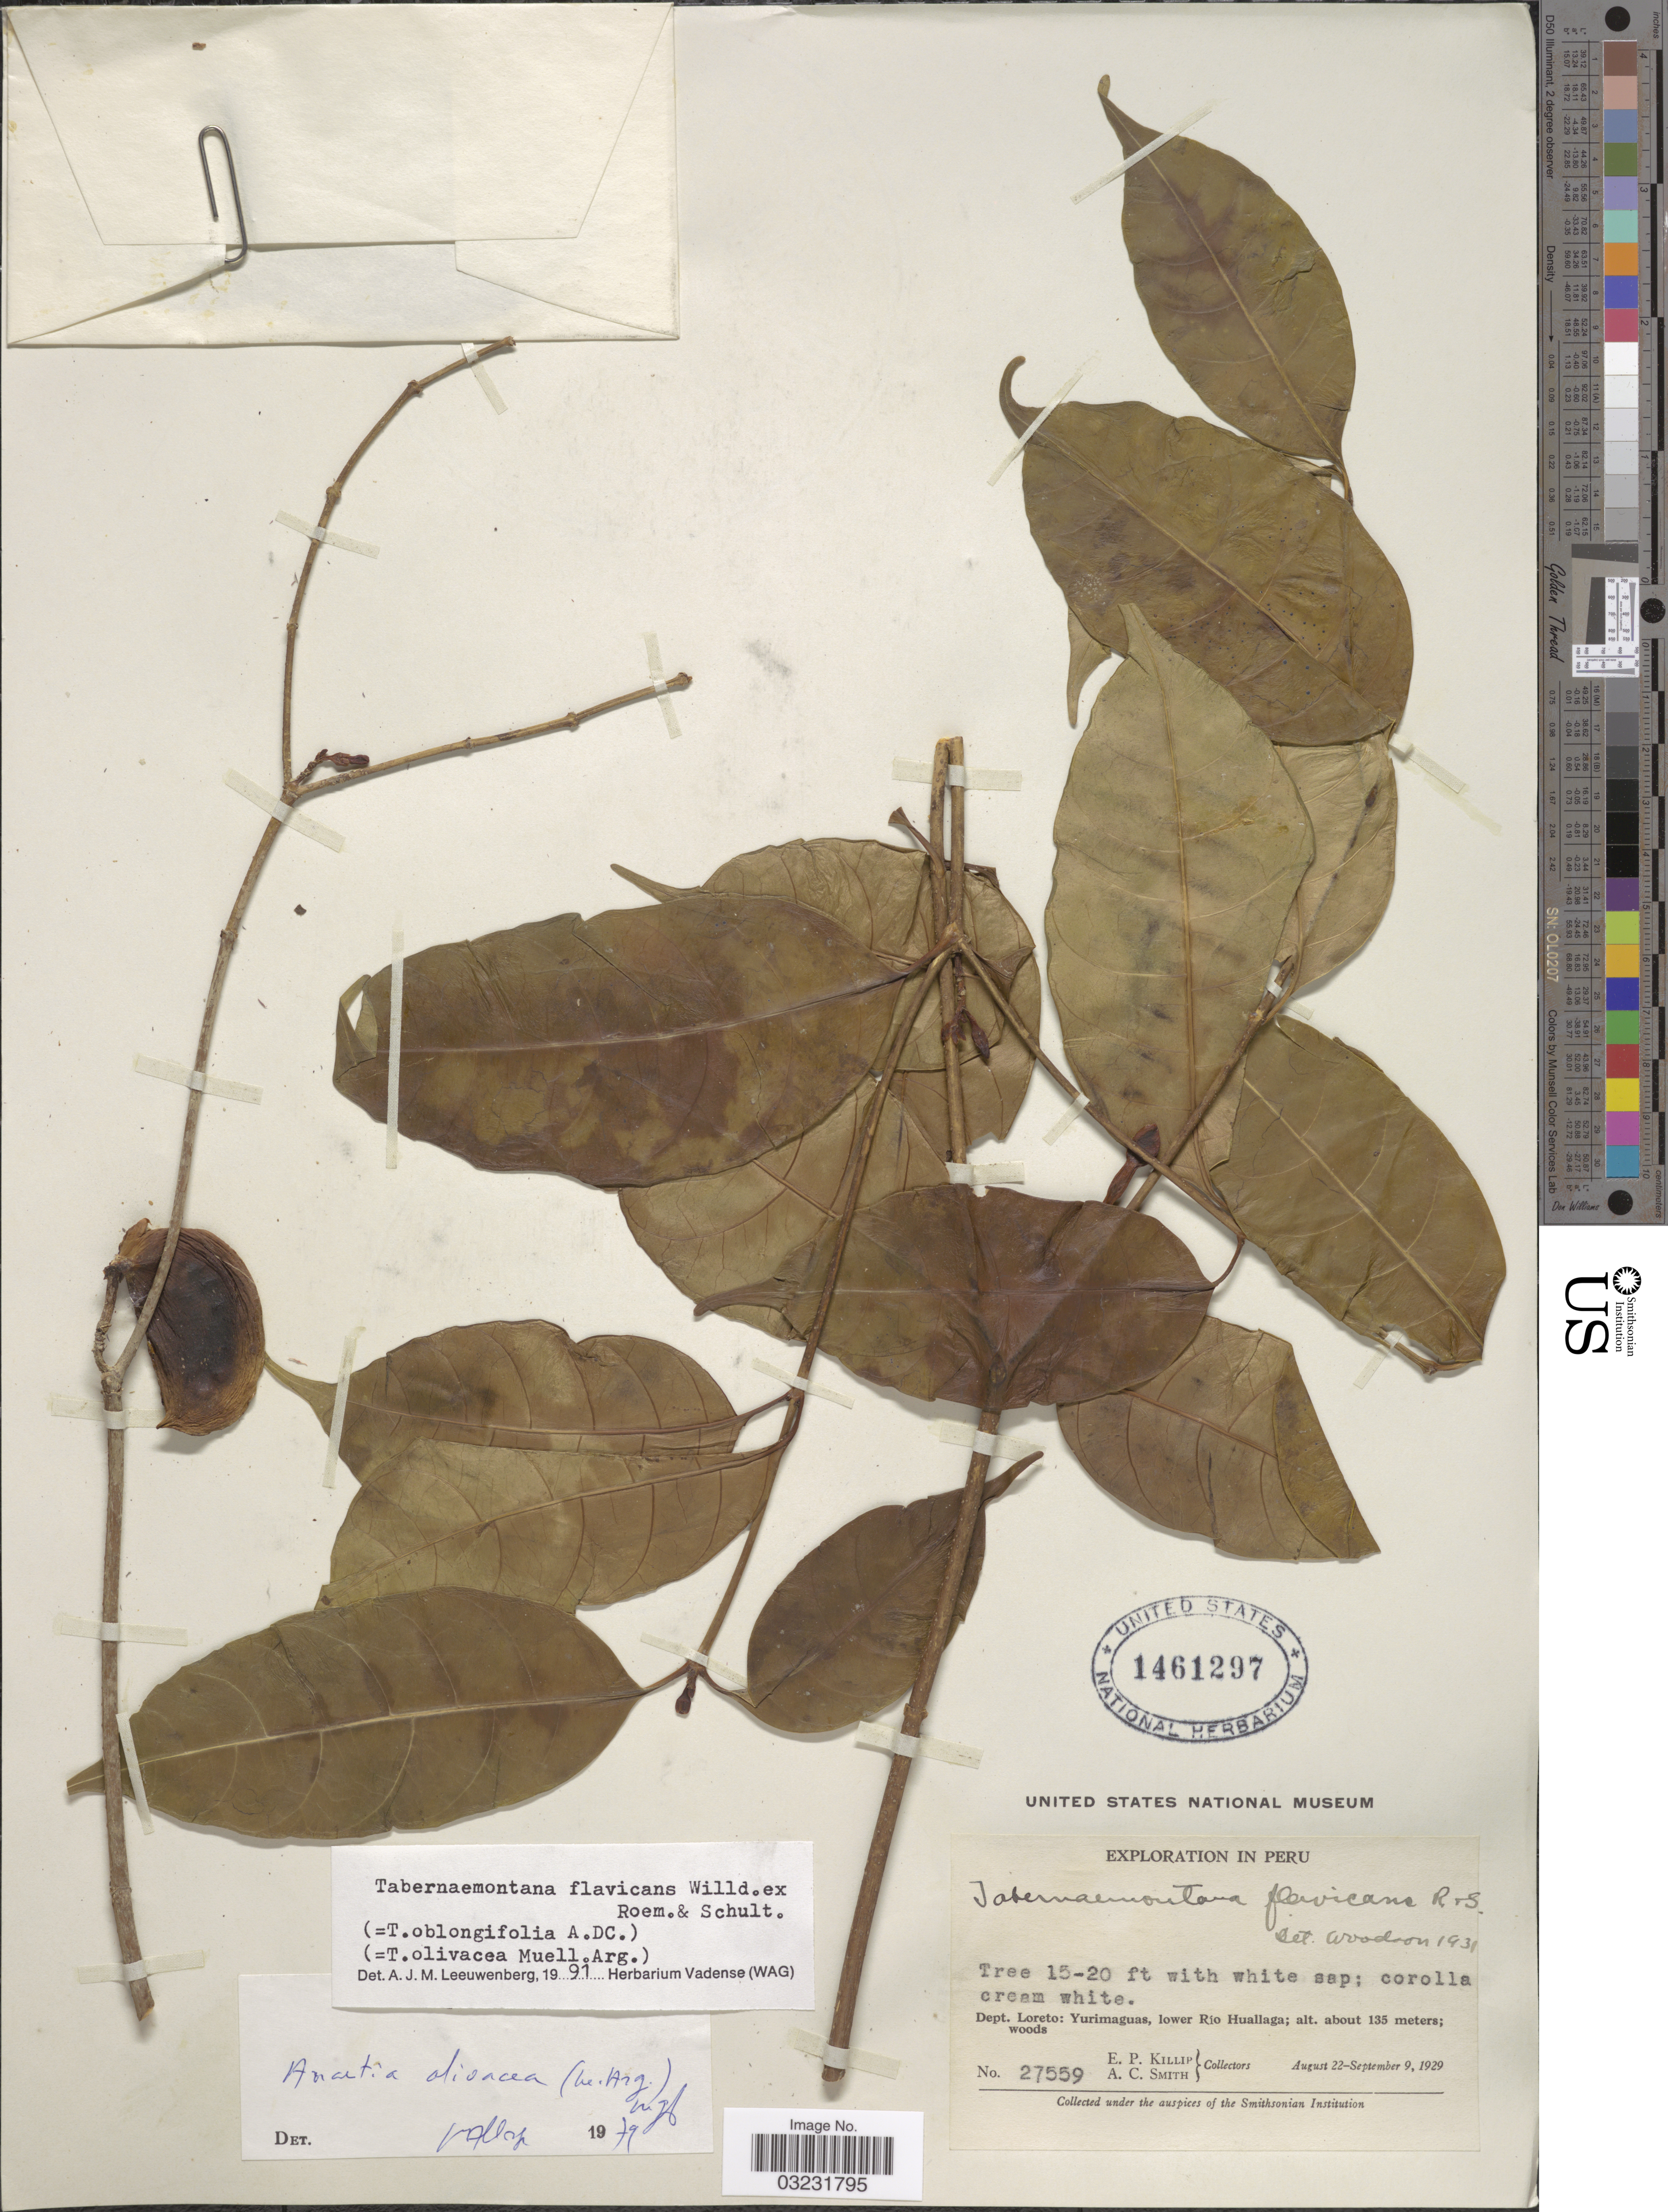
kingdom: Plantae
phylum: Tracheophyta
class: Magnoliopsida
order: Gentianales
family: Apocynaceae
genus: Tabernaemontana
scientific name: Tabernaemontana flavicans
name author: Willd. ex Roem. & Schult.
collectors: E. P. Killip & A. C. Smith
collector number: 27559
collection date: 1929-08-22/1929-09-09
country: Peru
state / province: Loreto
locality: Dept. Loreto: Yurimaguas, lower Río Huallaga.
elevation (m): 135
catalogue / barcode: US 1461297